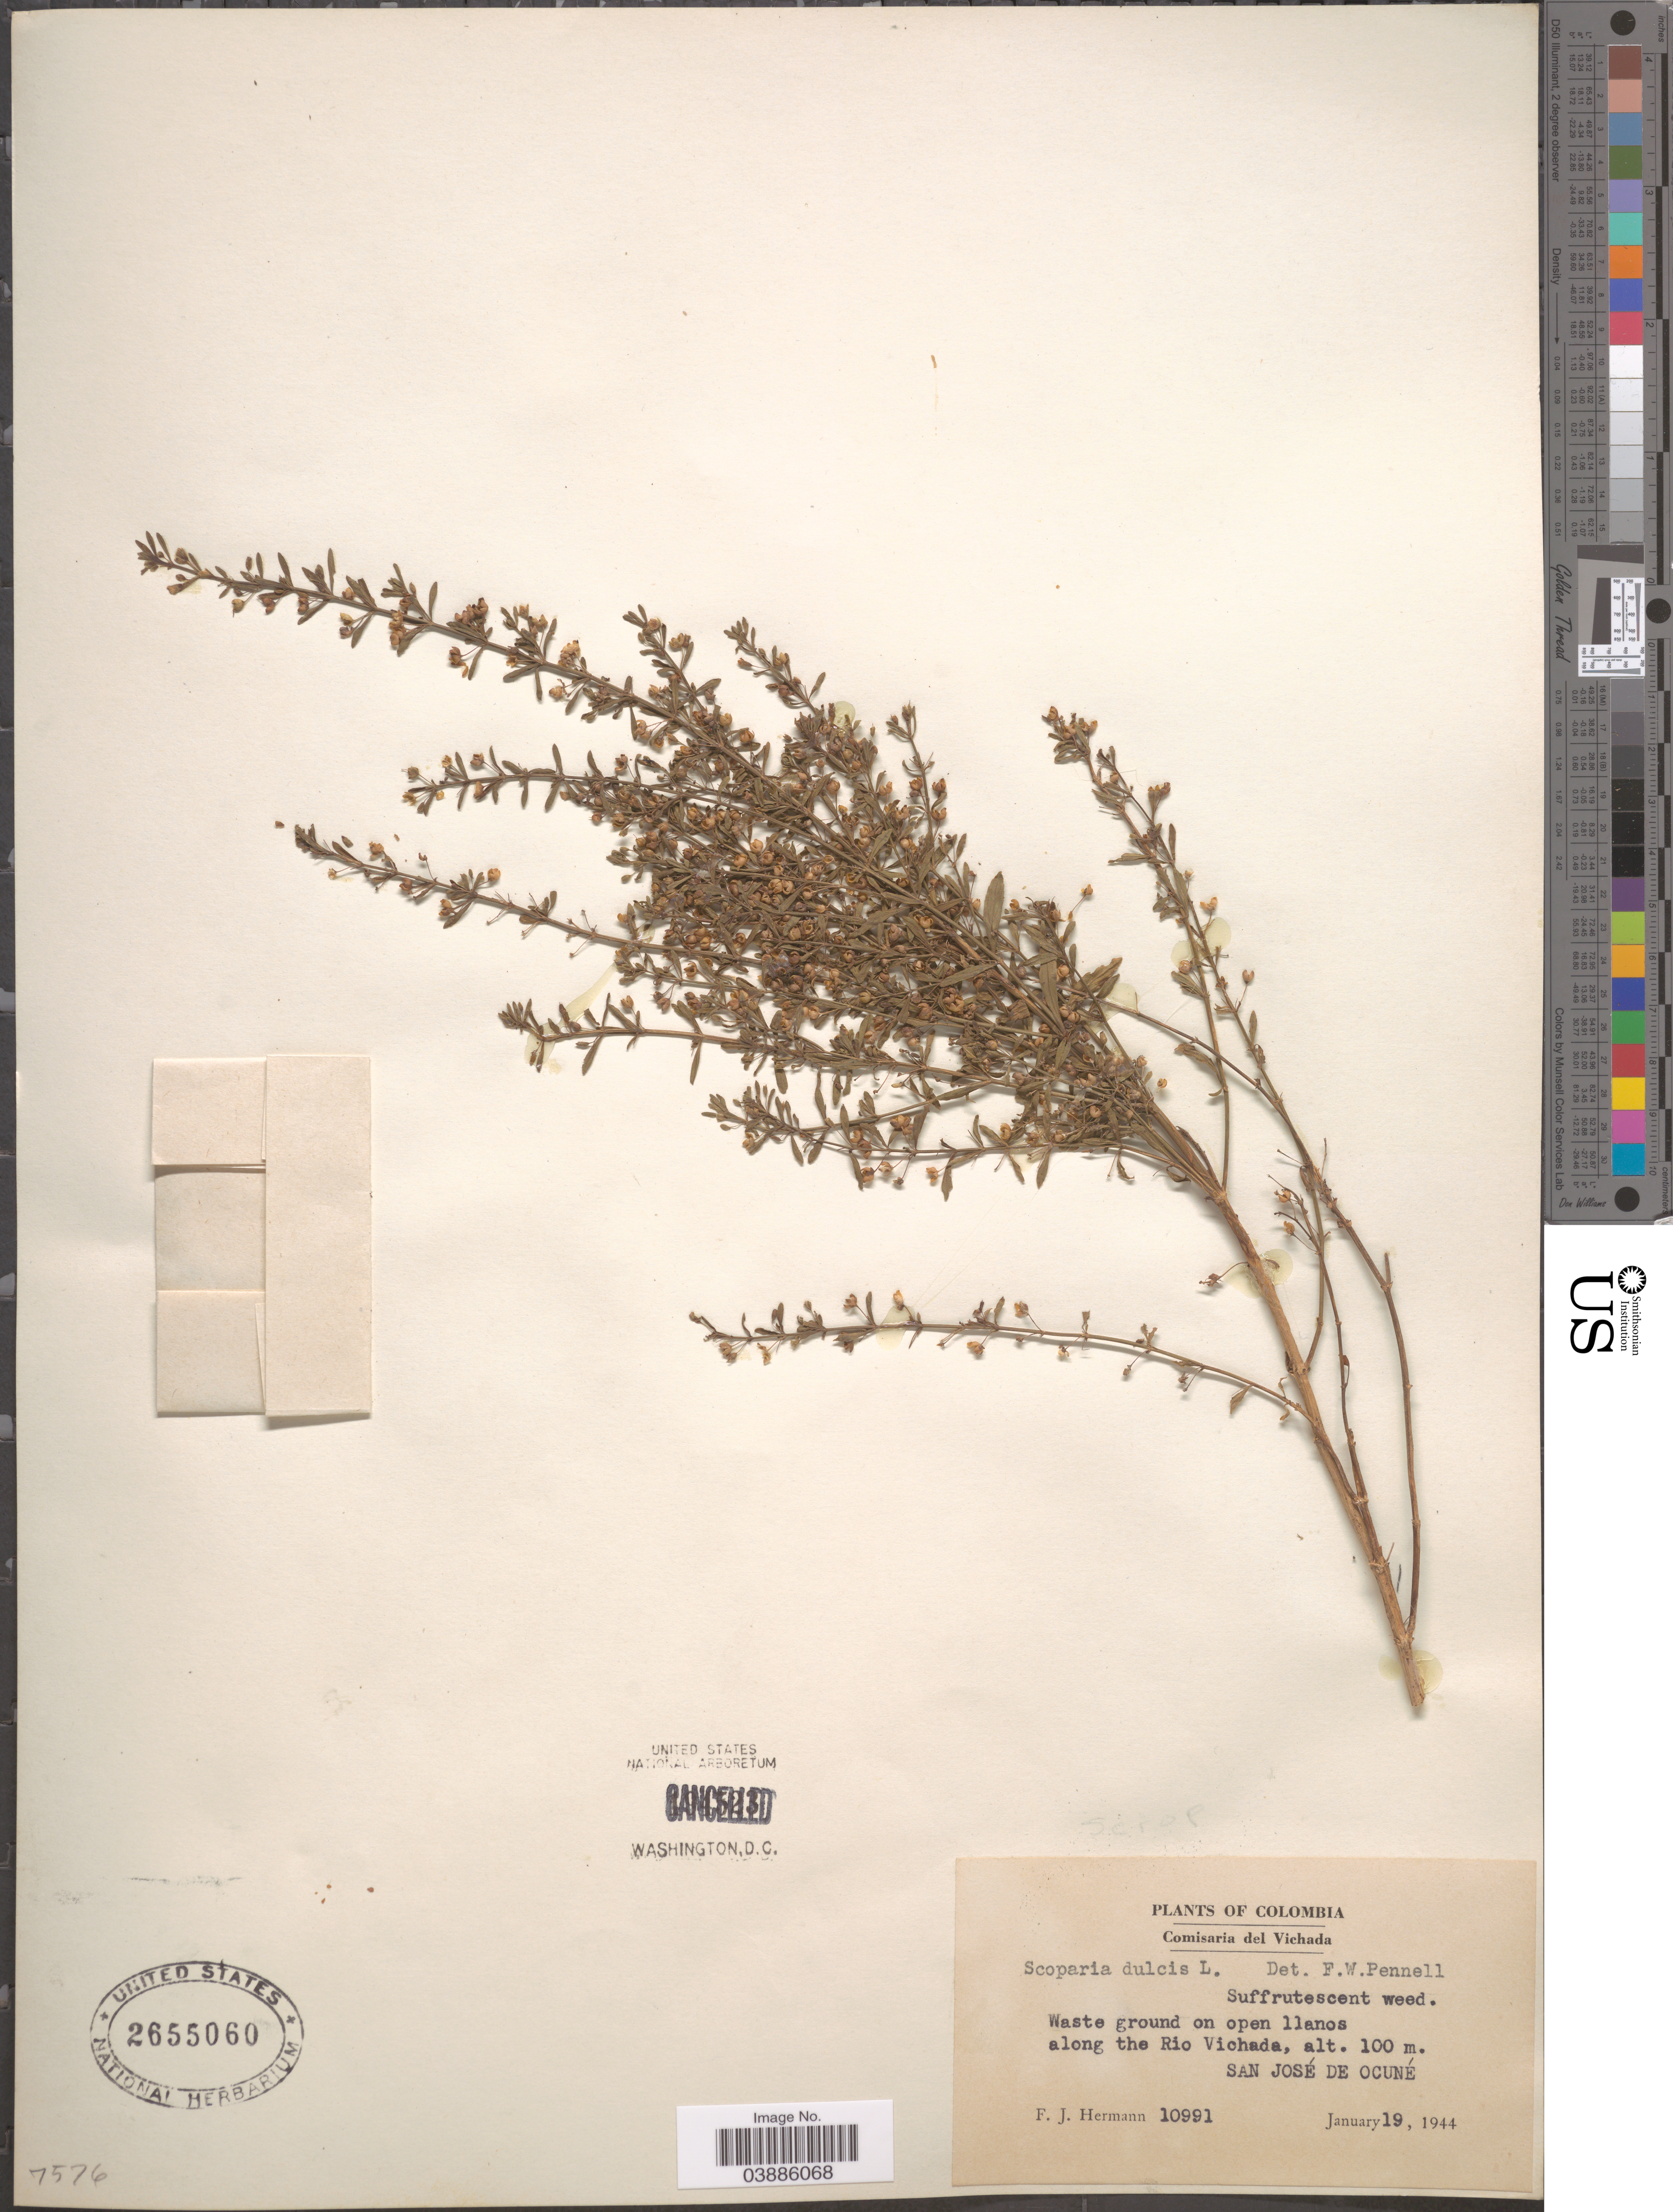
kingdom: Plantae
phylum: Tracheophyta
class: Magnoliopsida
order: Lamiales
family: Plantaginaceae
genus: Scoparia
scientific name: Scoparia dulcis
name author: L.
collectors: F. J. Hermann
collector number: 10991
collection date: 1944-01-19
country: Colombia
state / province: Vichada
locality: Comisaria del Vichada. Waste ground on open llanos along the Rio Vichada, San José de Ocuné.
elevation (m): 100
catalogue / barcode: US 2655060